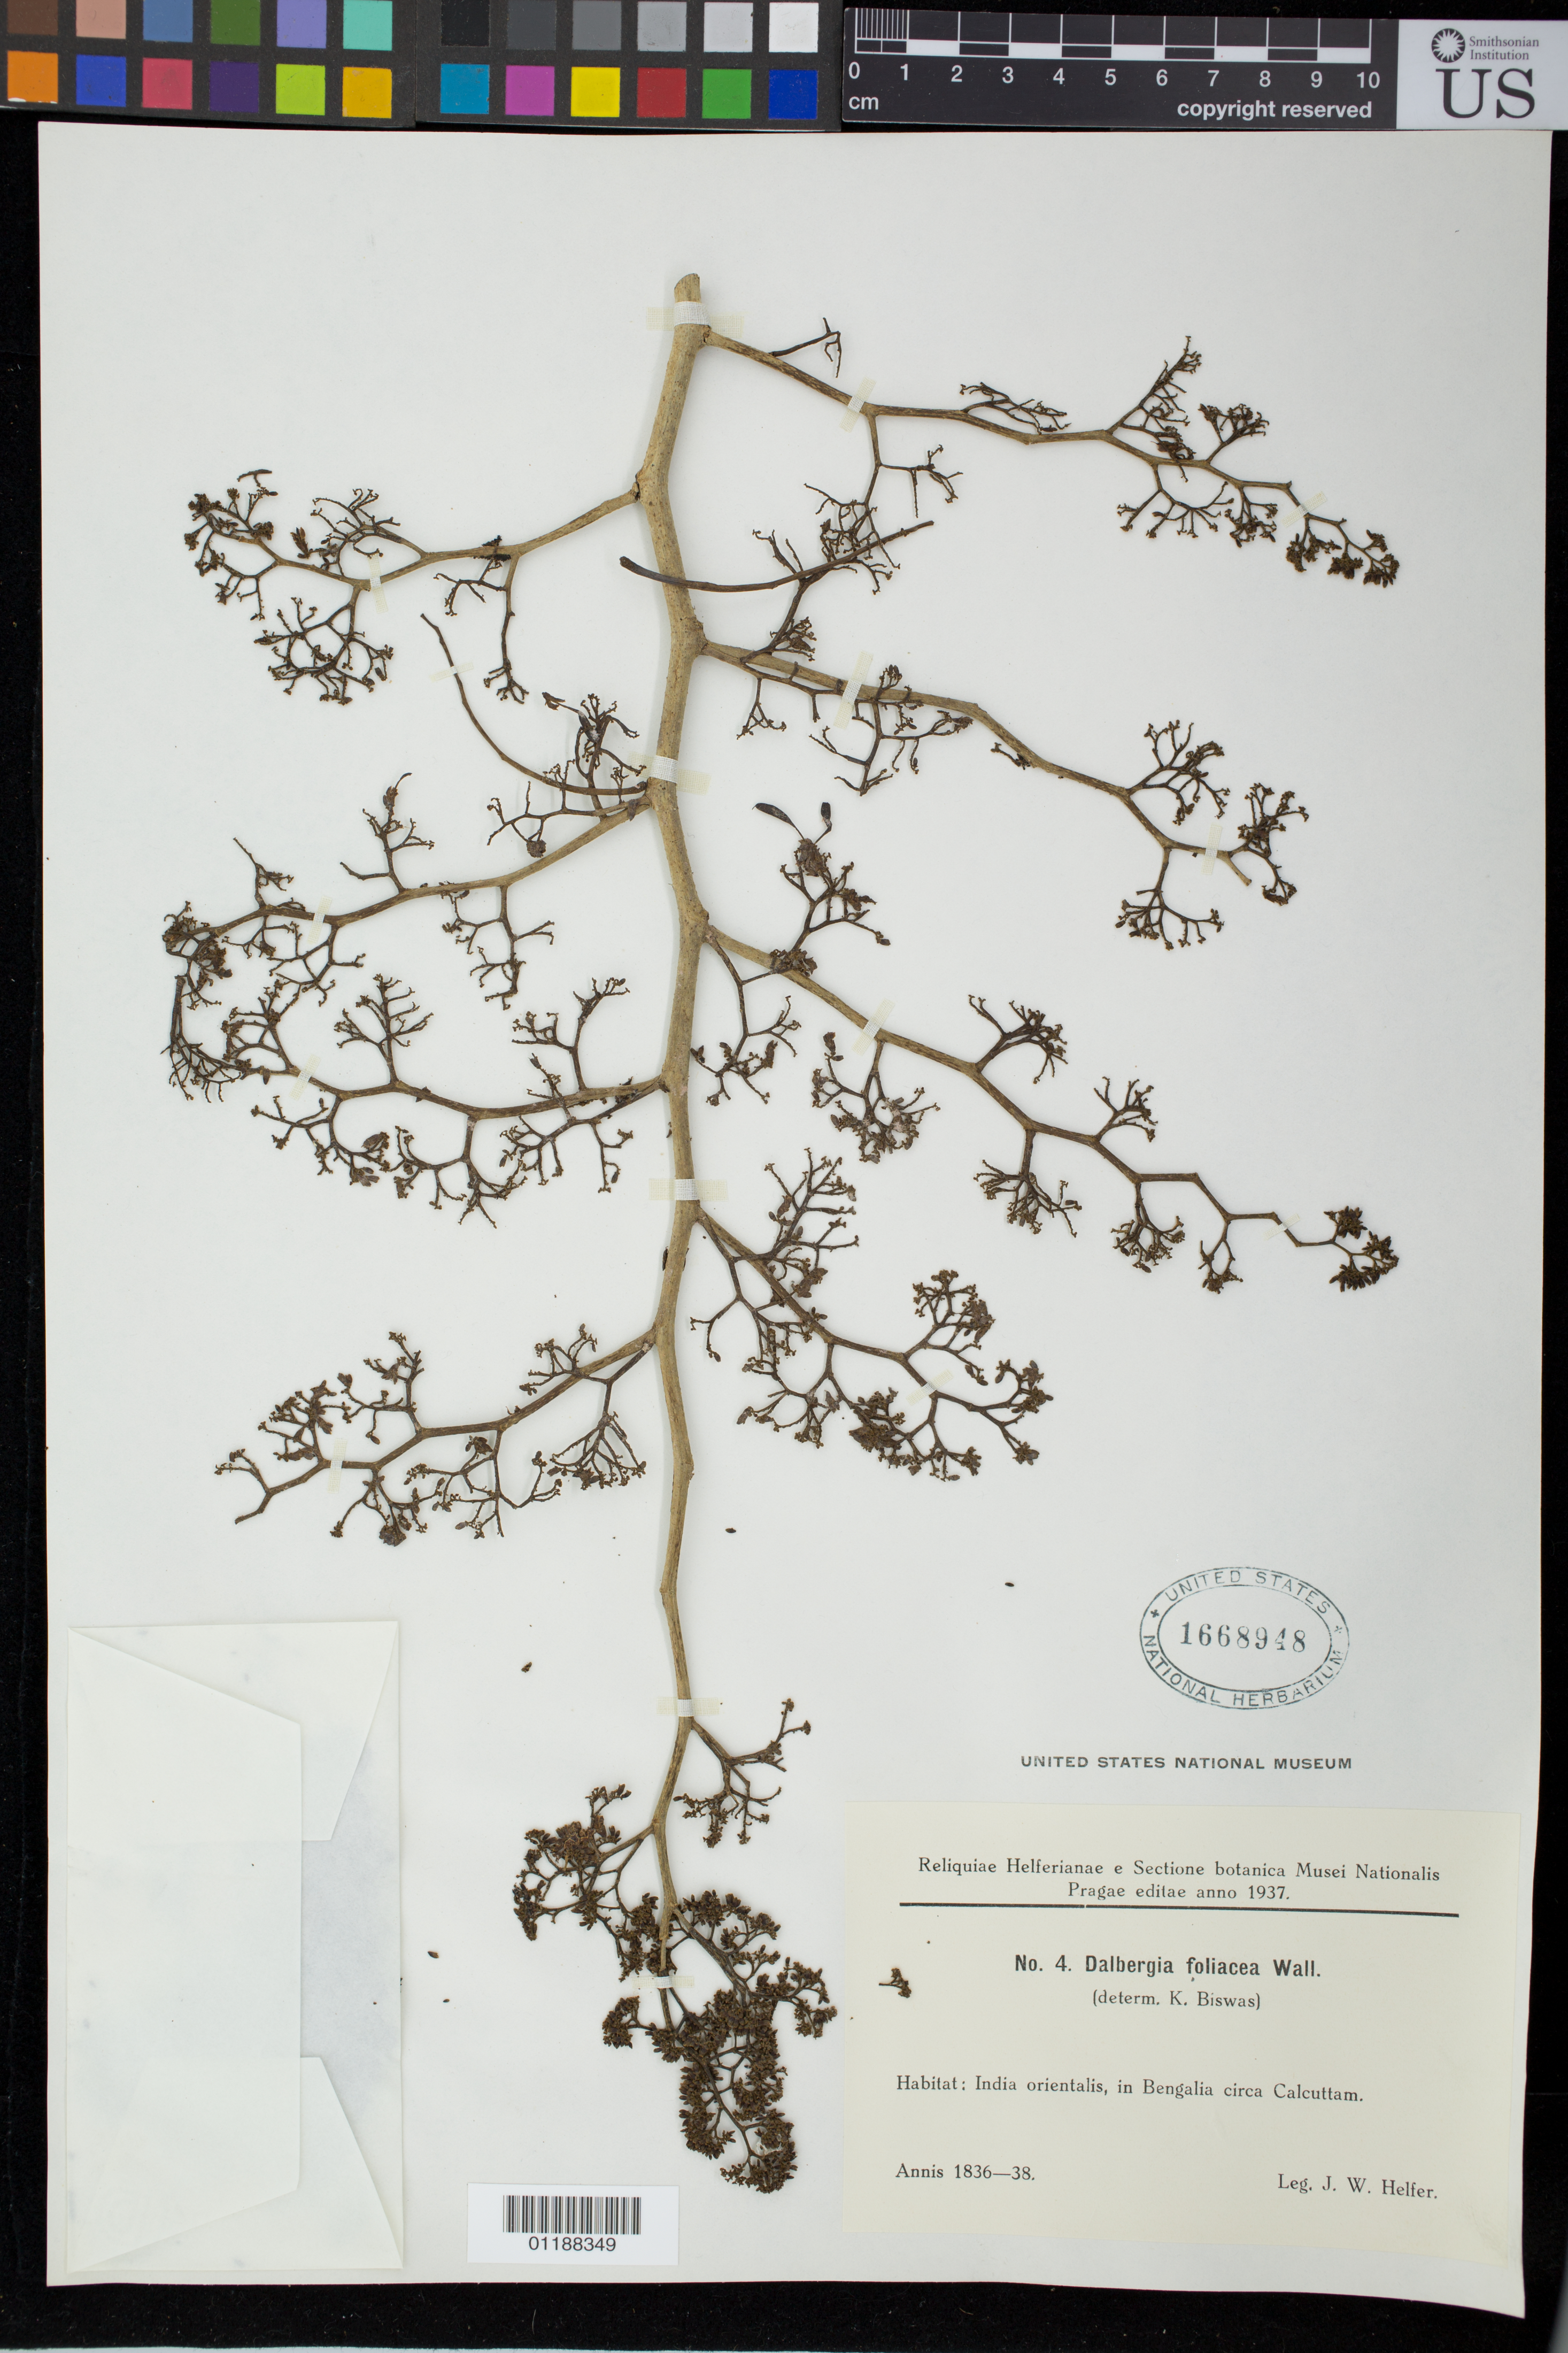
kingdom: Plantae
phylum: Tracheophyta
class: Magnoliopsida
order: Fabales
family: Fabaceae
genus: Dalbergia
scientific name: Dalbergia foliacea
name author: Wall.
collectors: J. W. Helfer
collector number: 4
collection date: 1836/1838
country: India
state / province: West Bengal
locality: India orientalis, in Belgalia circa Calcuttam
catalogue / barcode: US 1668948